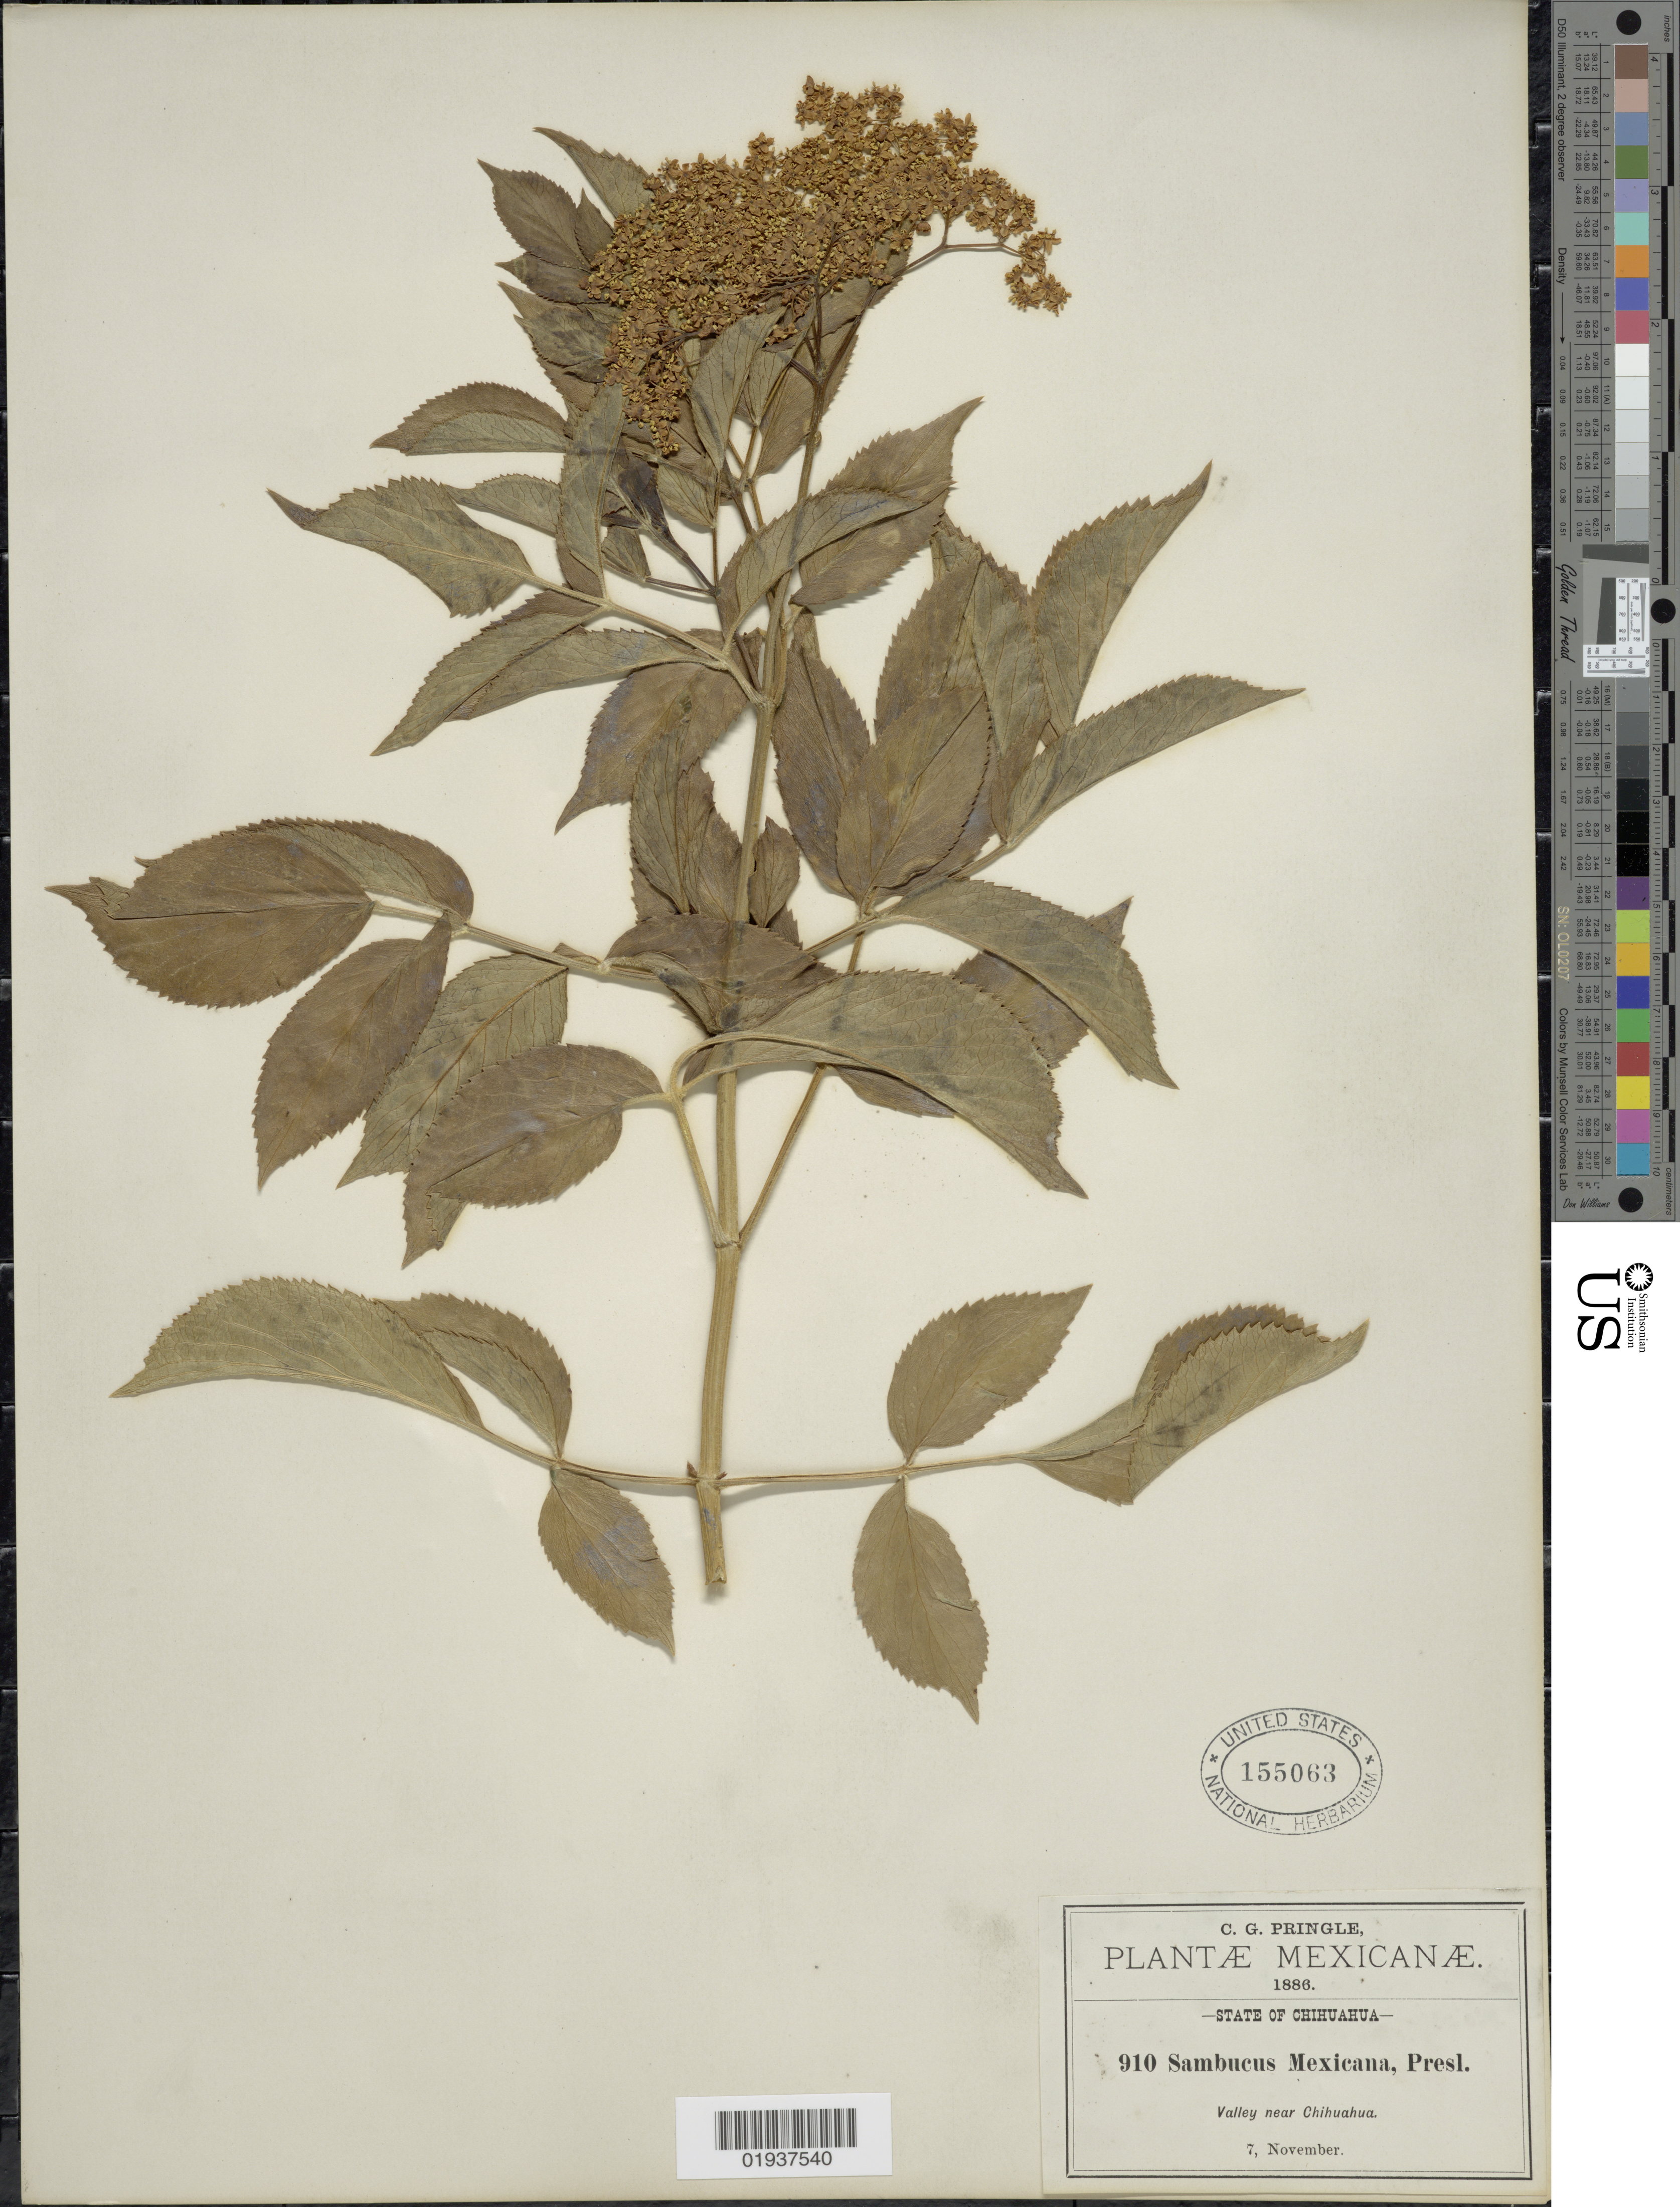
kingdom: Plantae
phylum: Tracheophyta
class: Magnoliopsida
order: Dipsacales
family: Viburnaceae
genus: Sambucus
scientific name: Sambucus mexicana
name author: C. Presl ex DC.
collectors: C. G. Pringle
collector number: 910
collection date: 1886-11-07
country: Mexico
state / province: Chihuahua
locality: State of Chihuahua. Valley near Chihuahua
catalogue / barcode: US 155063